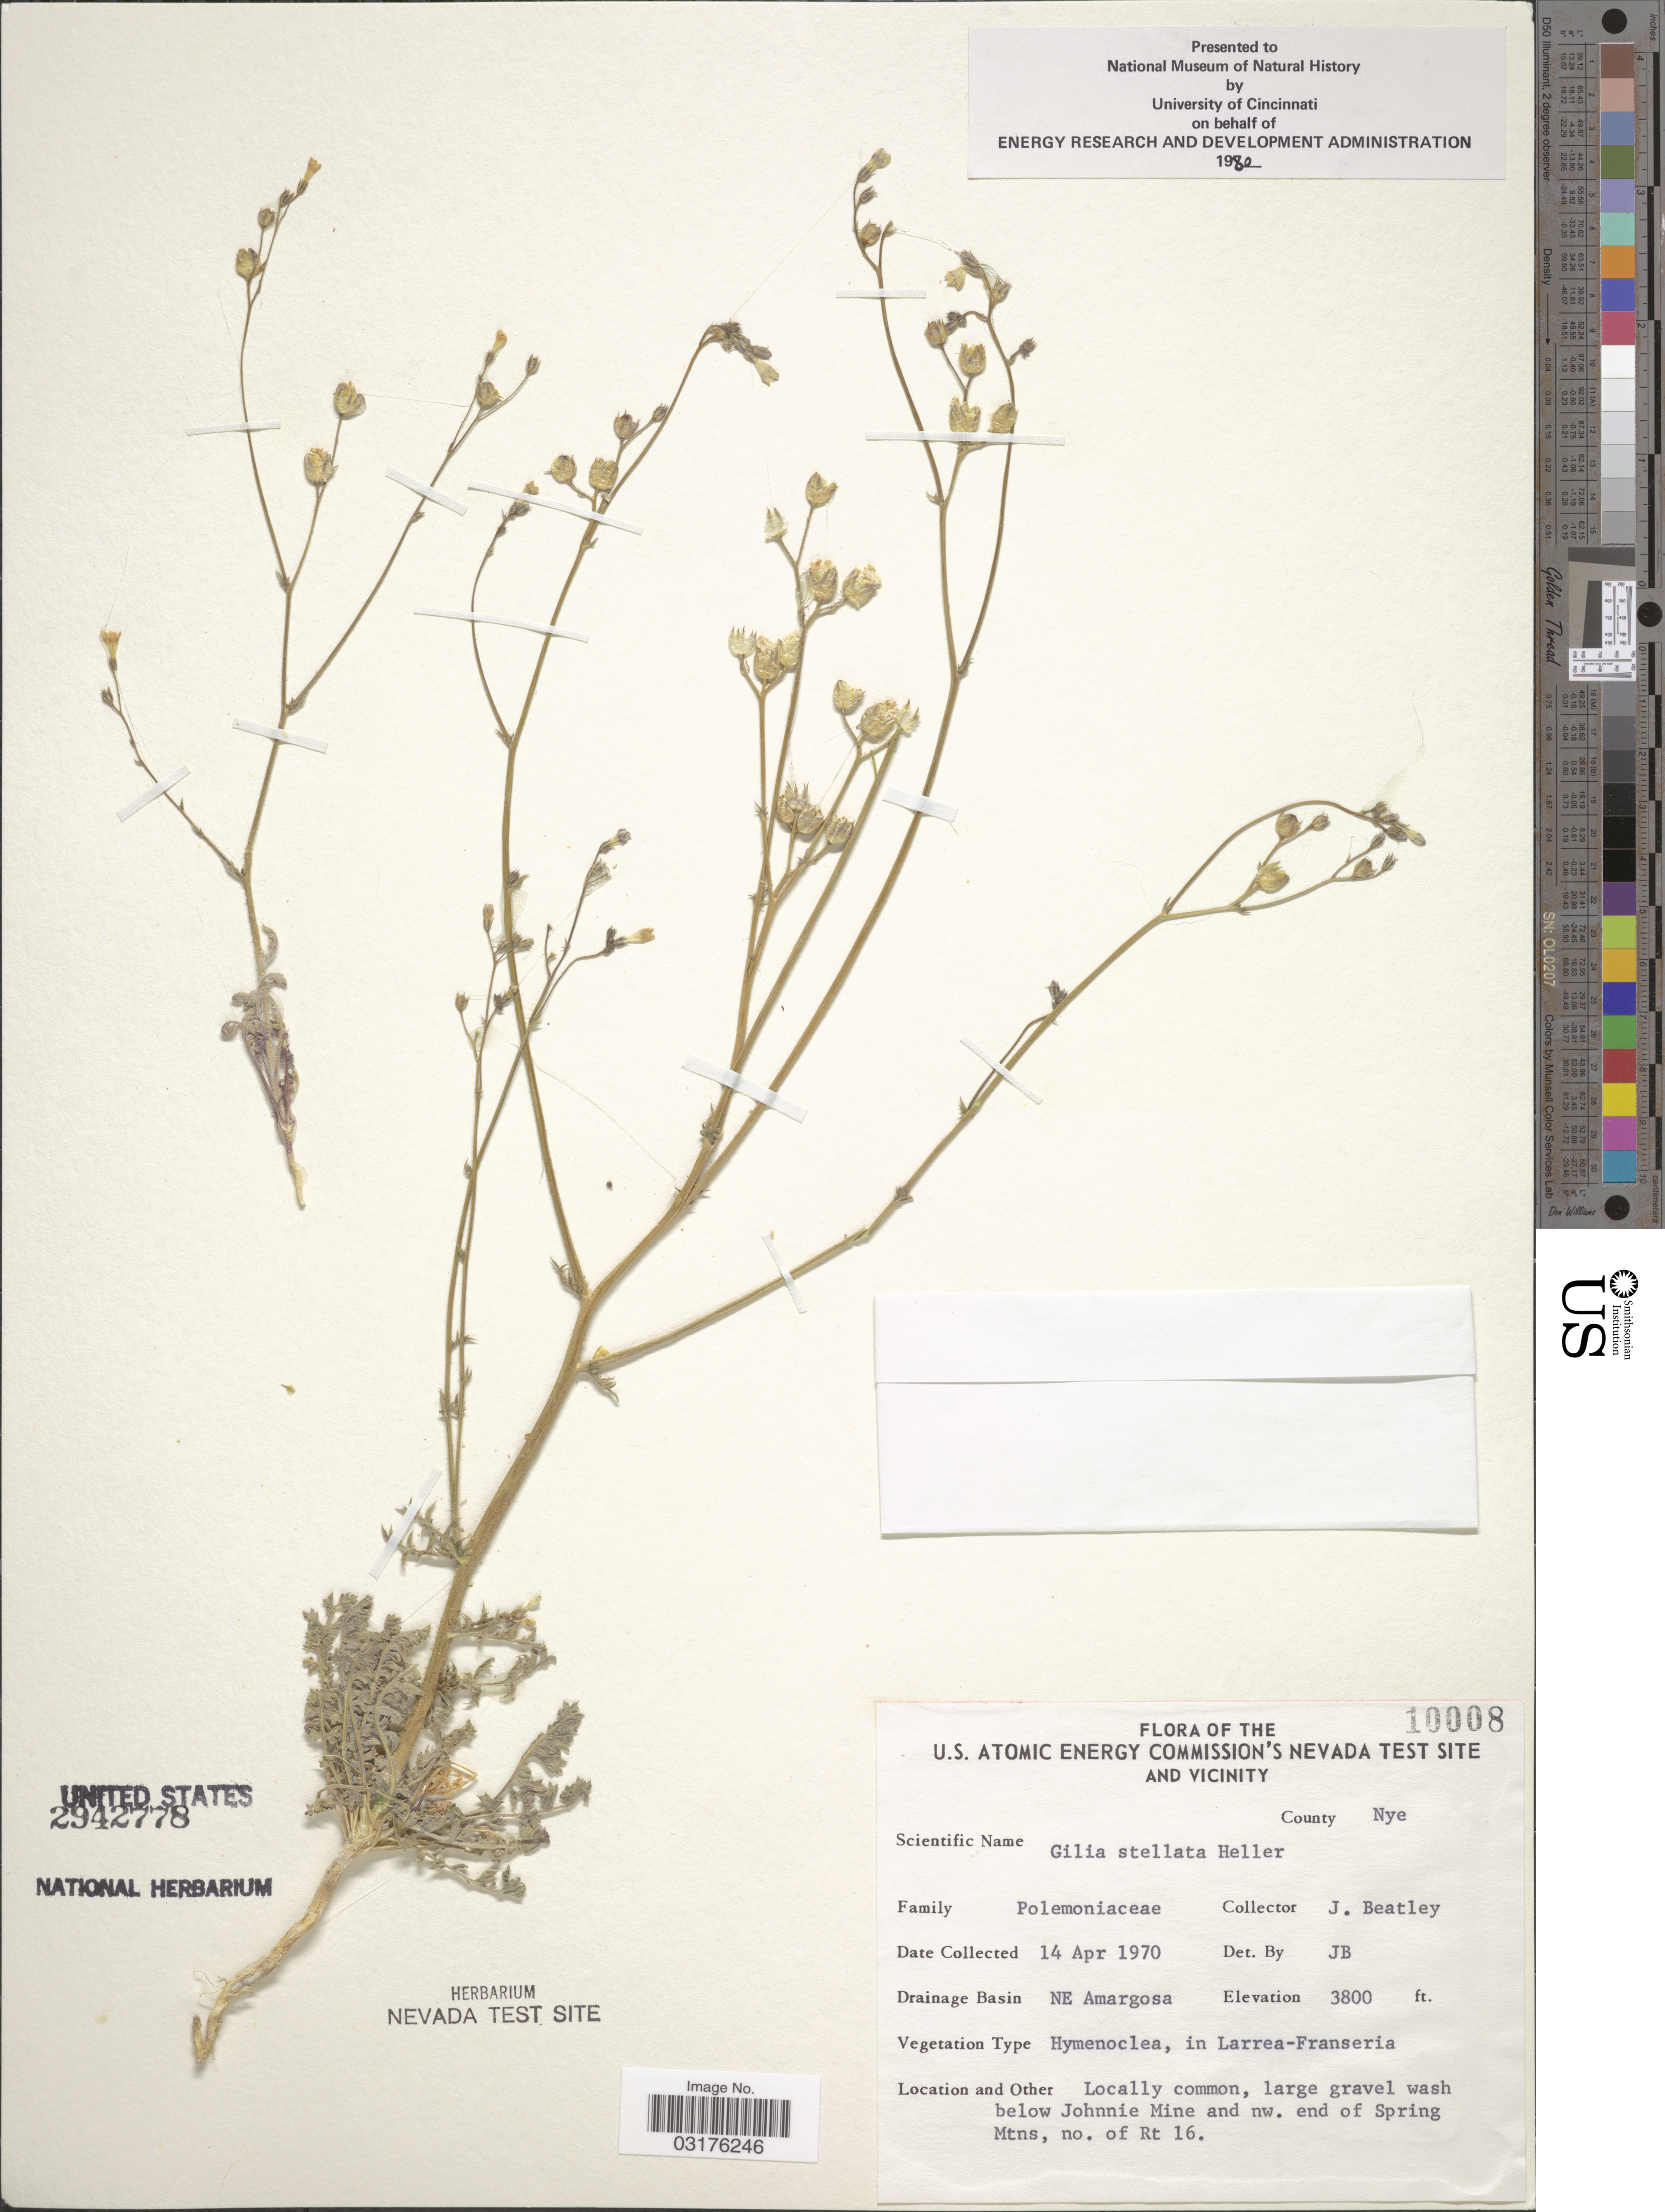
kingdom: Plantae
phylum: Tracheophyta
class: Magnoliopsida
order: Ericales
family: Polemoniaceae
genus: Gilia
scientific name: Gilia stellata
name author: A. Heller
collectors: J. C. Beatley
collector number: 10008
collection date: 1970-04-14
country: United States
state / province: Nevada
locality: The U.S. Atomic Energy Commission's Nevada Test Site And Vicinity, County Nye, Drainage Basin NE Amargosa, Locally common, large gravel wash below Johnnie Mine and nw. end of Spring Mtns, no. of Rt 16.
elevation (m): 1158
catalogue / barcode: US 2942778